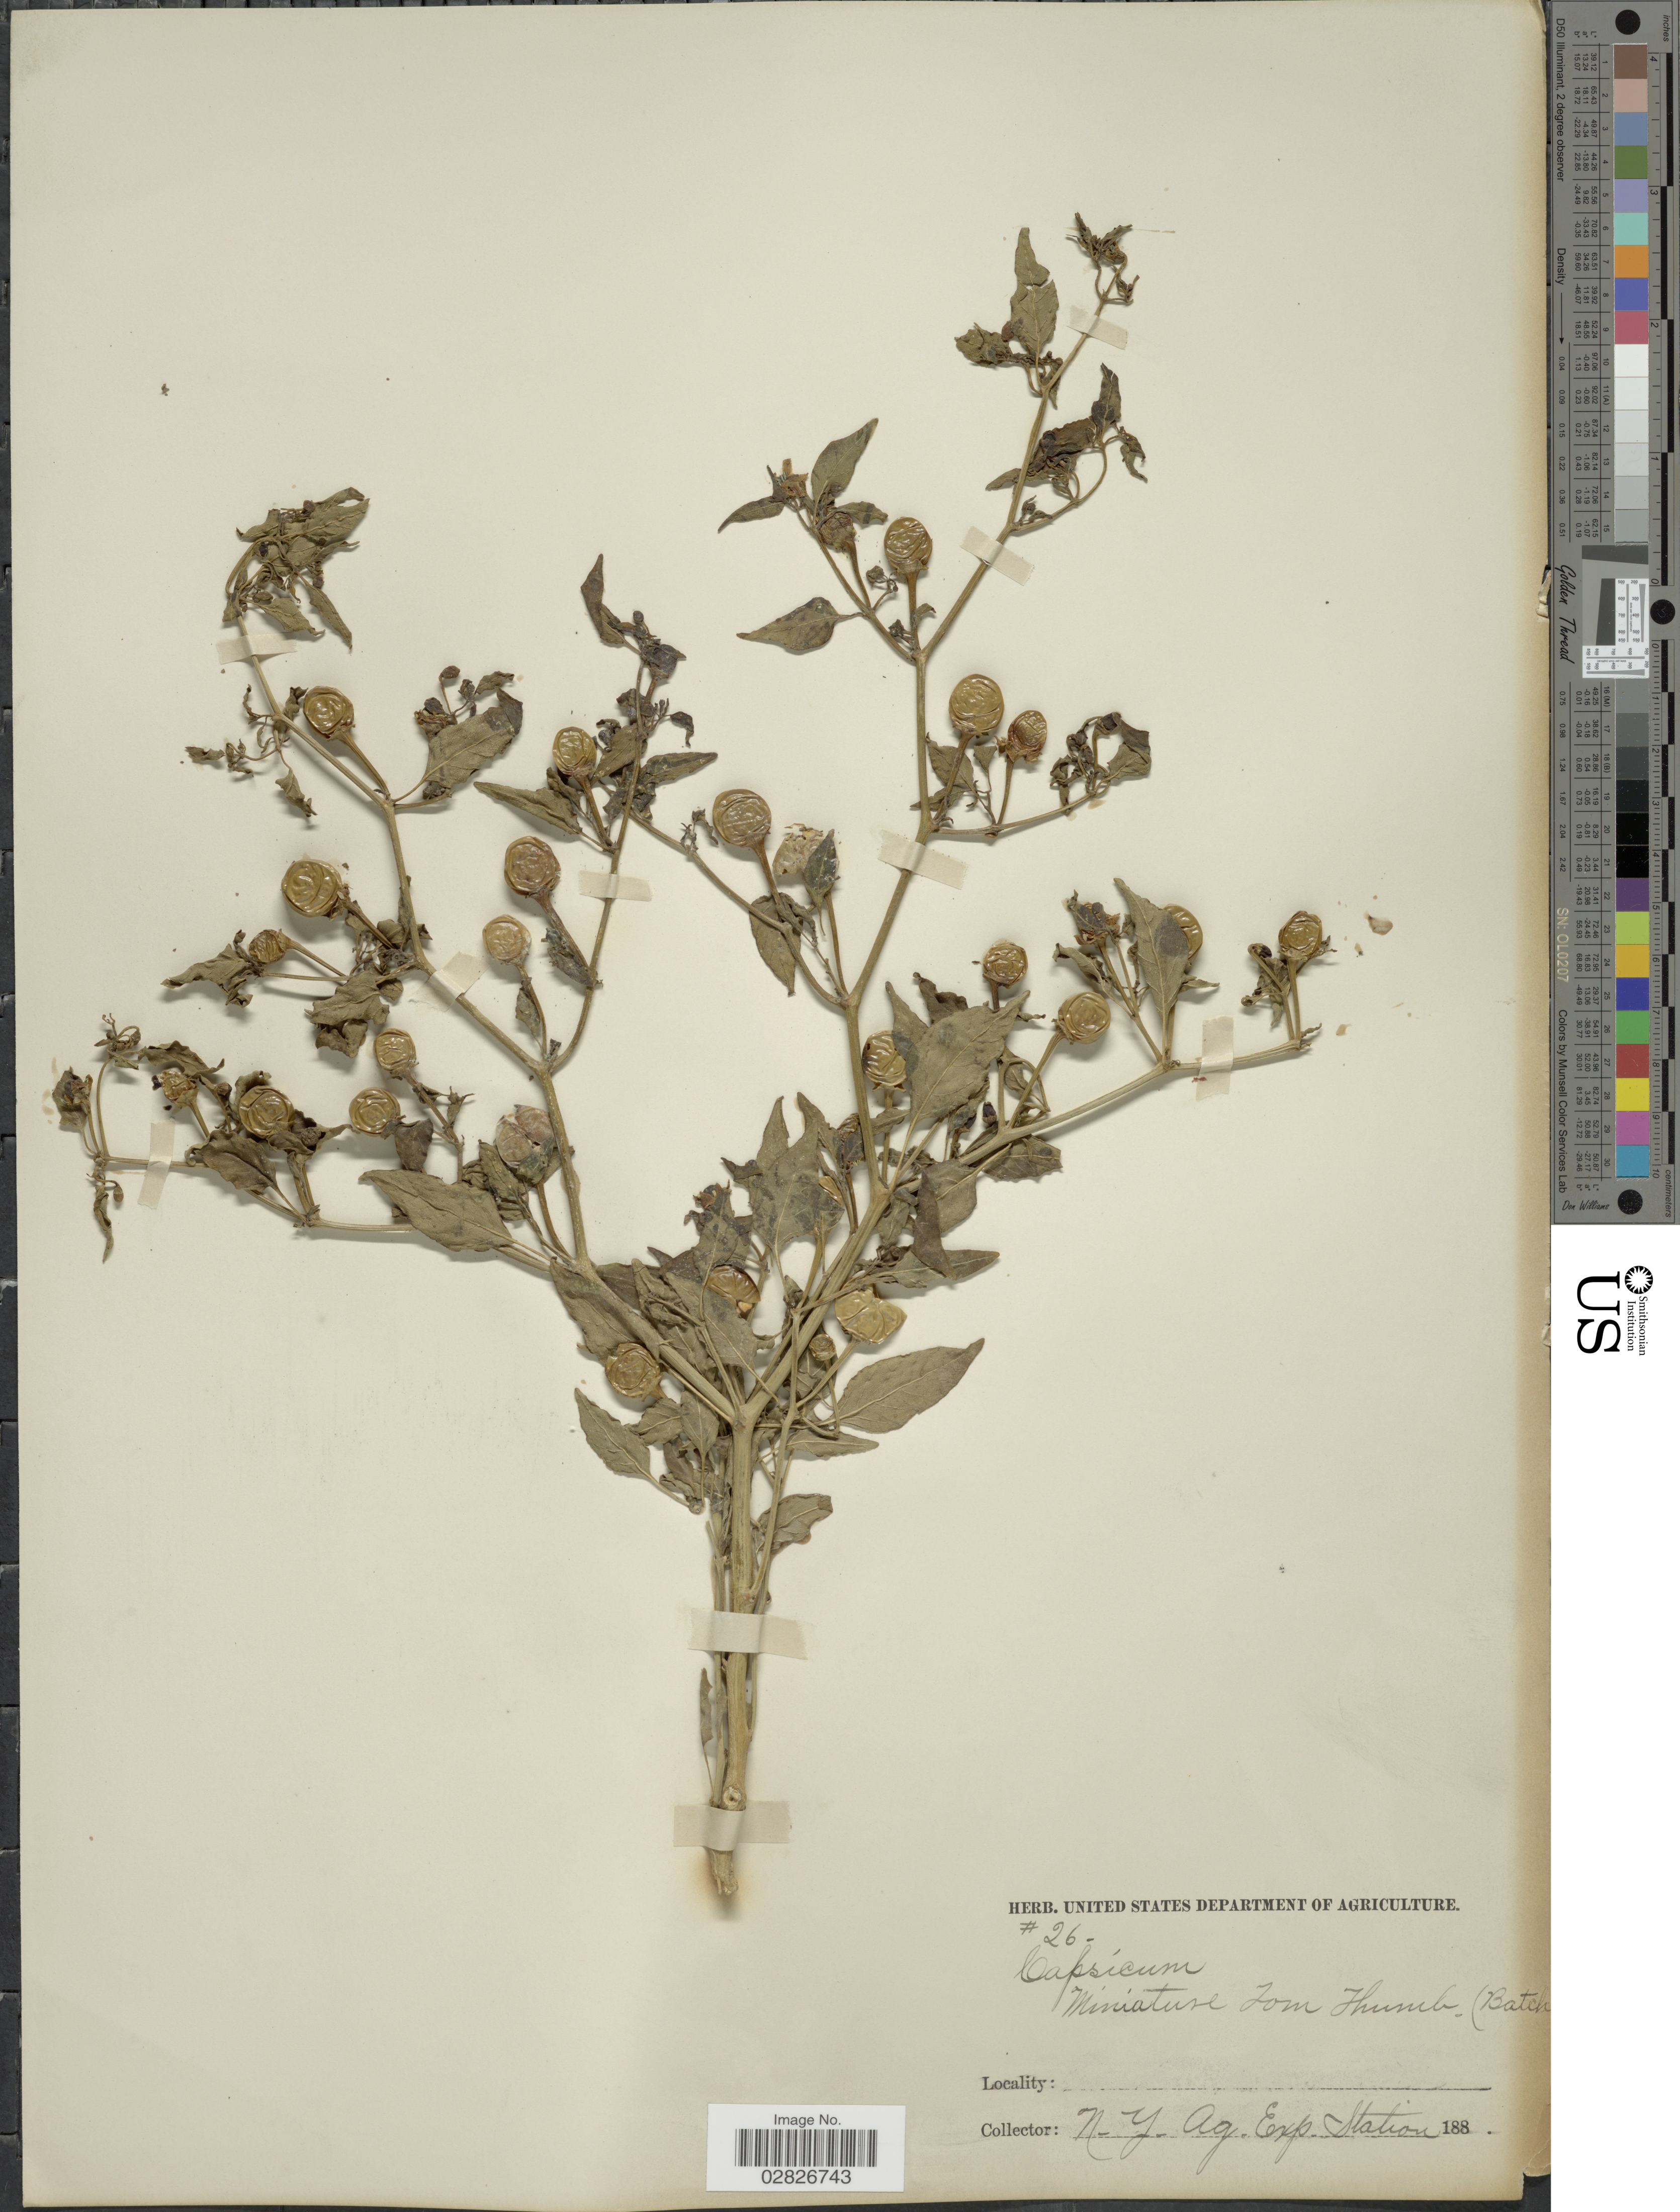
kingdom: Plantae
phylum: Tracheophyta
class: Magnoliopsida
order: Solanales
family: Solanaceae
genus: Capsicum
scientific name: Capsicum sp.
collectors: Facchini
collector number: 26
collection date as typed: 188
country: United States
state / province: New York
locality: N.Y. Ag. Exp. Station.